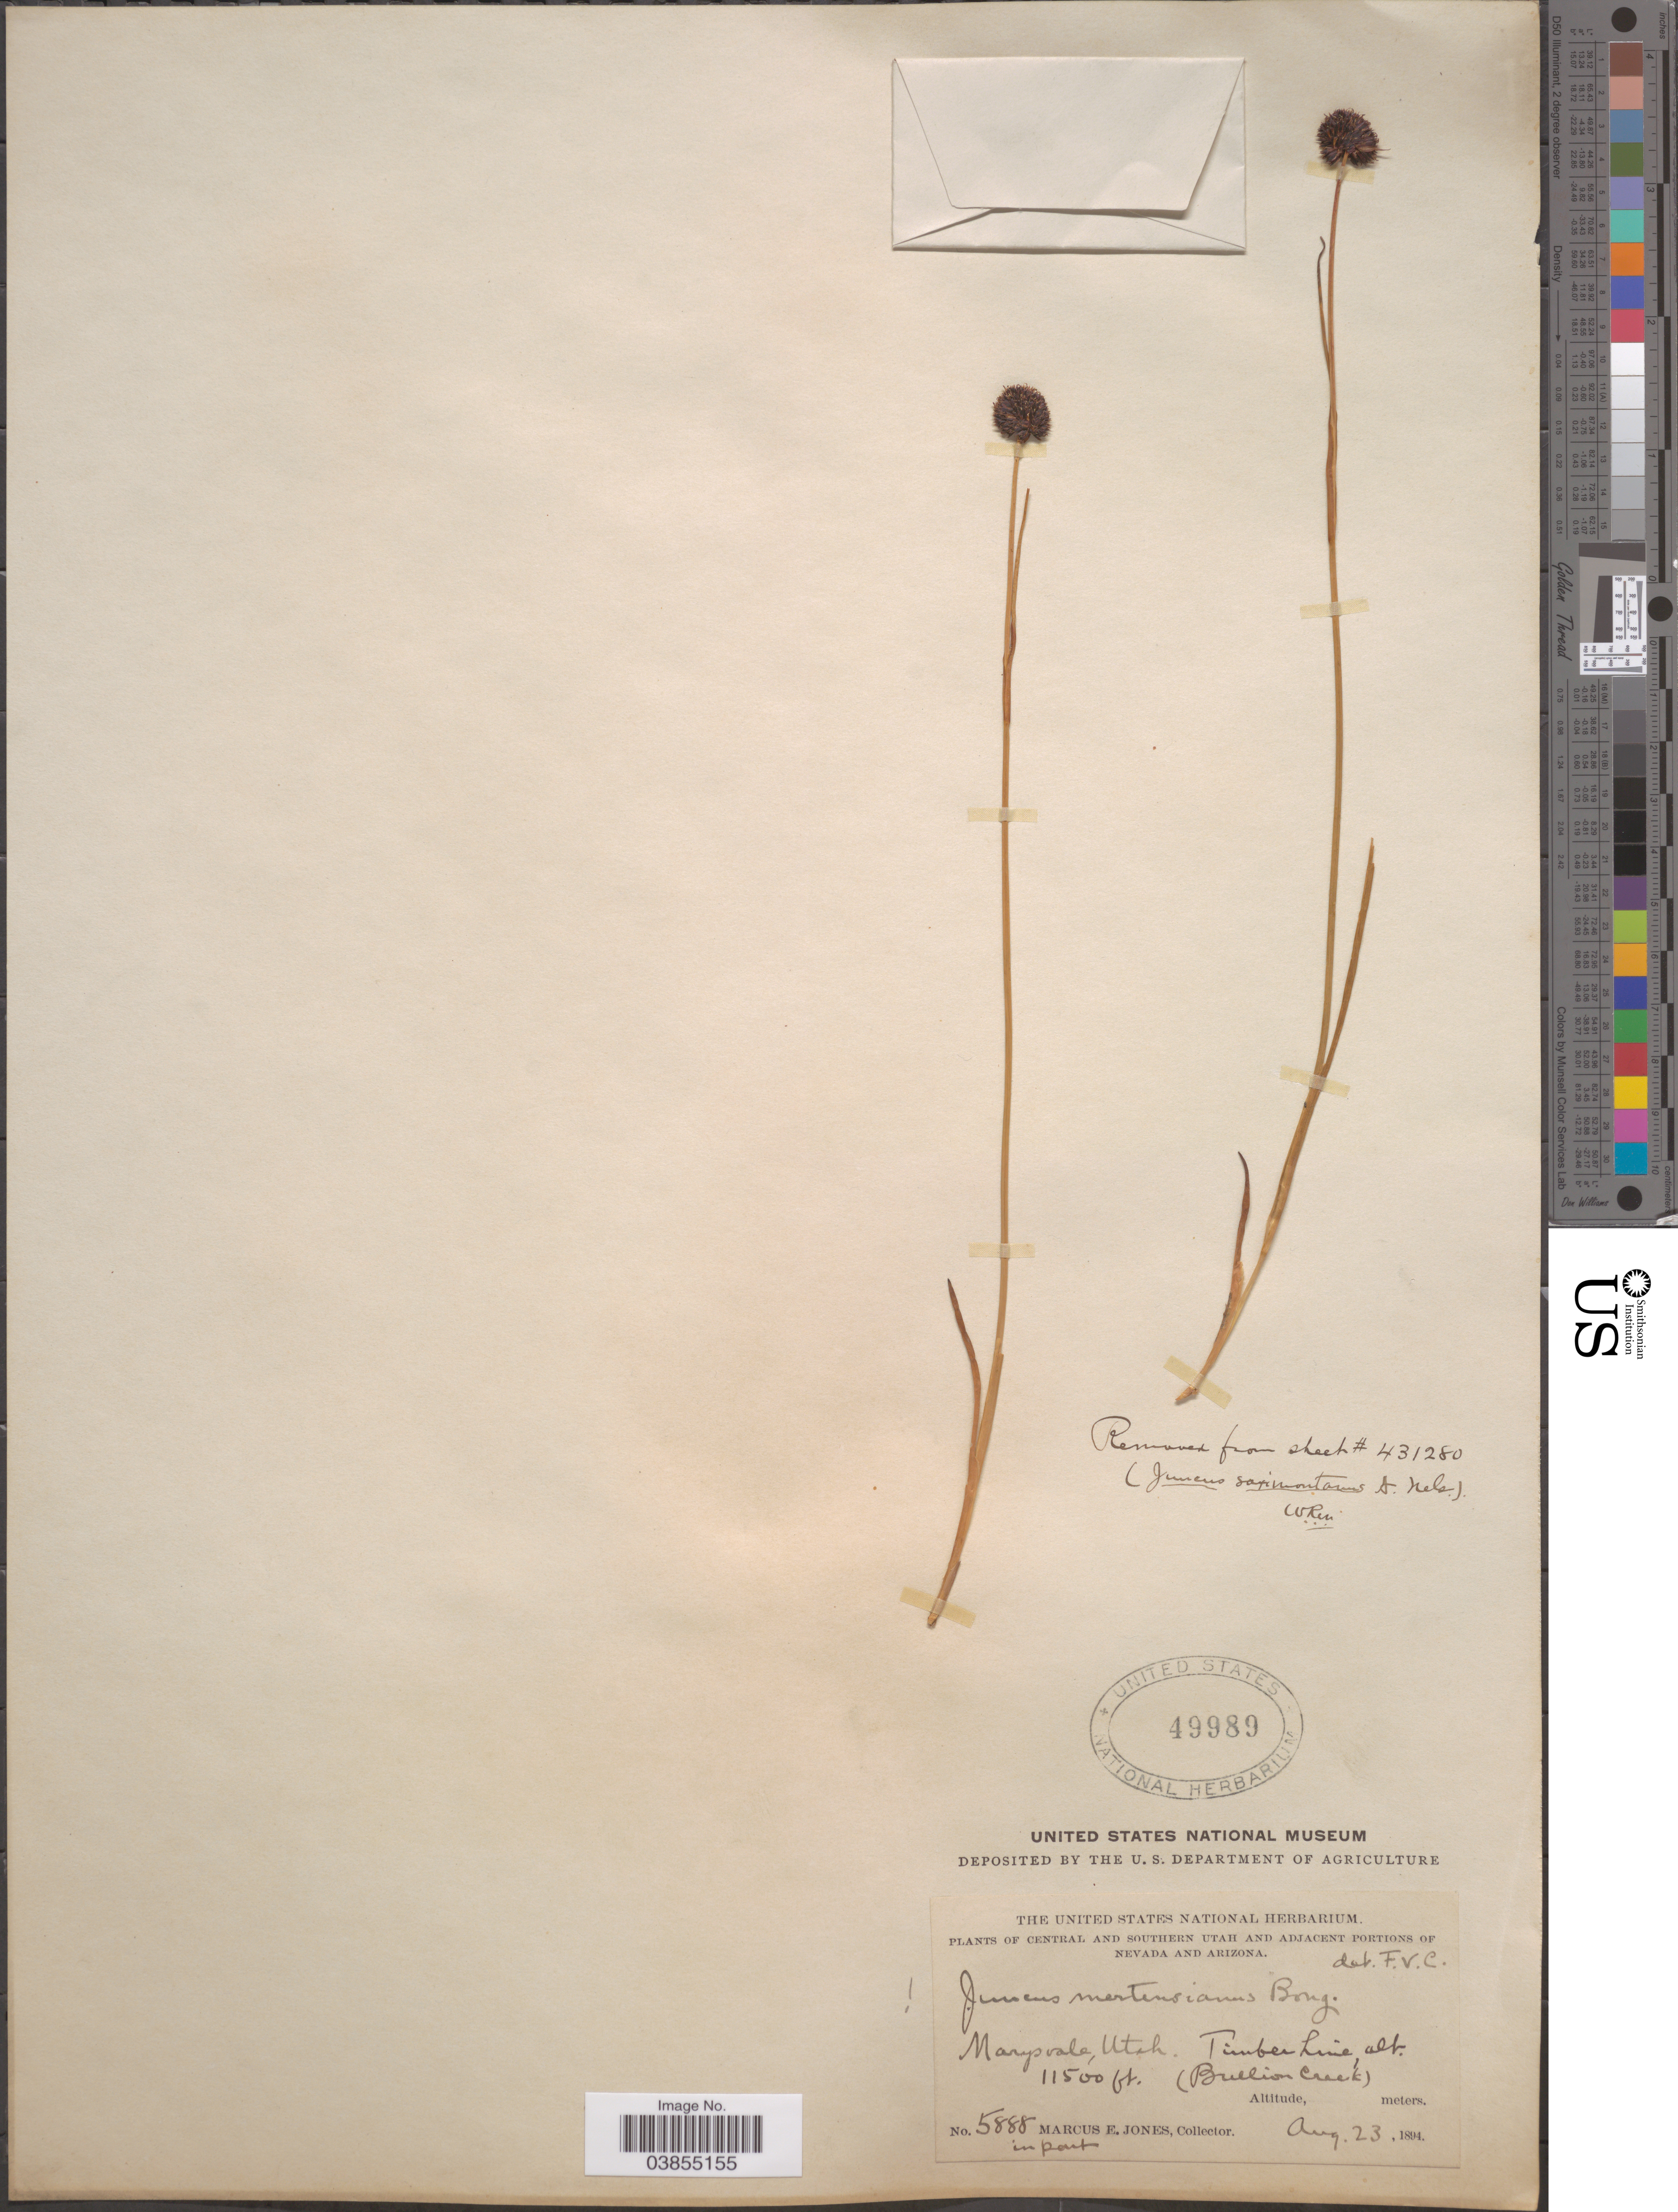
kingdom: Plantae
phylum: Tracheophyta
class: Liliopsida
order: Poales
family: Juncaceae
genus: Juncus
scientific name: Juncus mertensianus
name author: Bong.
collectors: M. E. Jones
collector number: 5888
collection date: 1894-08-23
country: United States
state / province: Utah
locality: Central and Southern Utah. Marysvale, Timber Line (Bullion Creek).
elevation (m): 3505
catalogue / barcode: US 49989